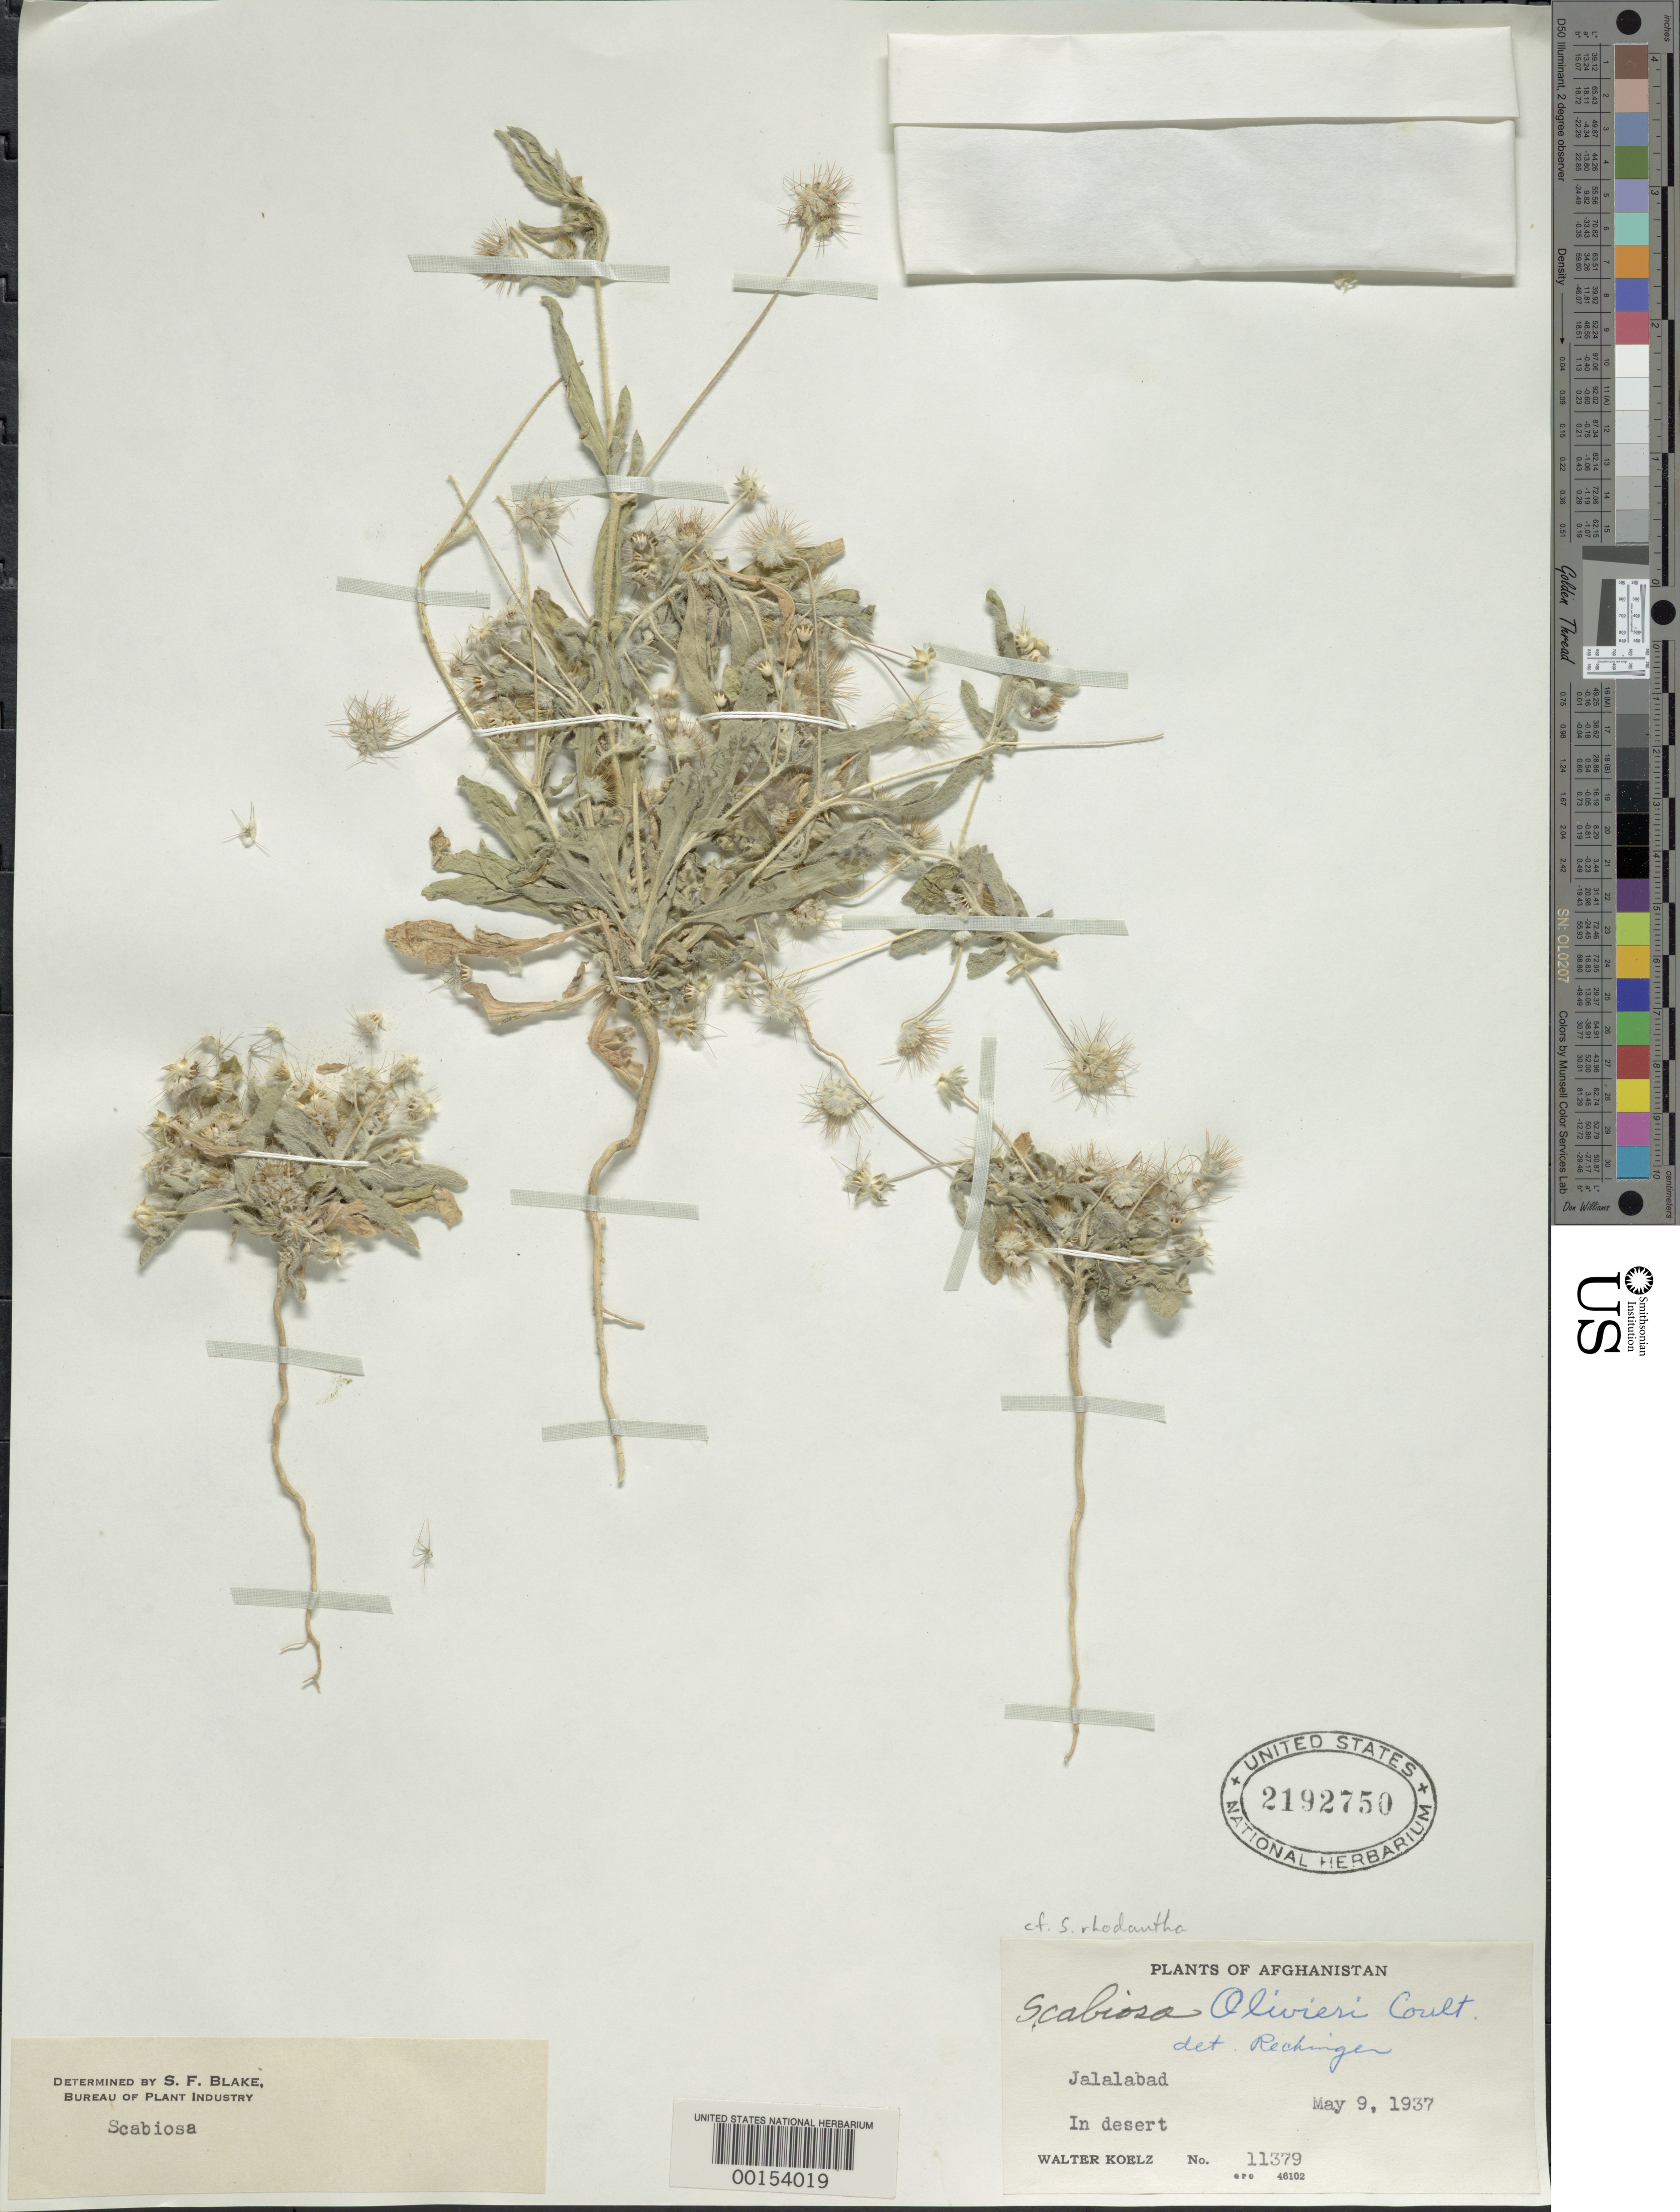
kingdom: Plantae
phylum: Tracheophyta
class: Magnoliopsida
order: Dipsacales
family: Caprifoliaceae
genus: Scabiosa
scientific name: Scabiosa olivieri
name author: Coult.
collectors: W. N. Koelz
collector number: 11379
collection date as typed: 09 May 1937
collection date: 1937-05-09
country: Afghanistan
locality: Jalalabad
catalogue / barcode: US 2192750